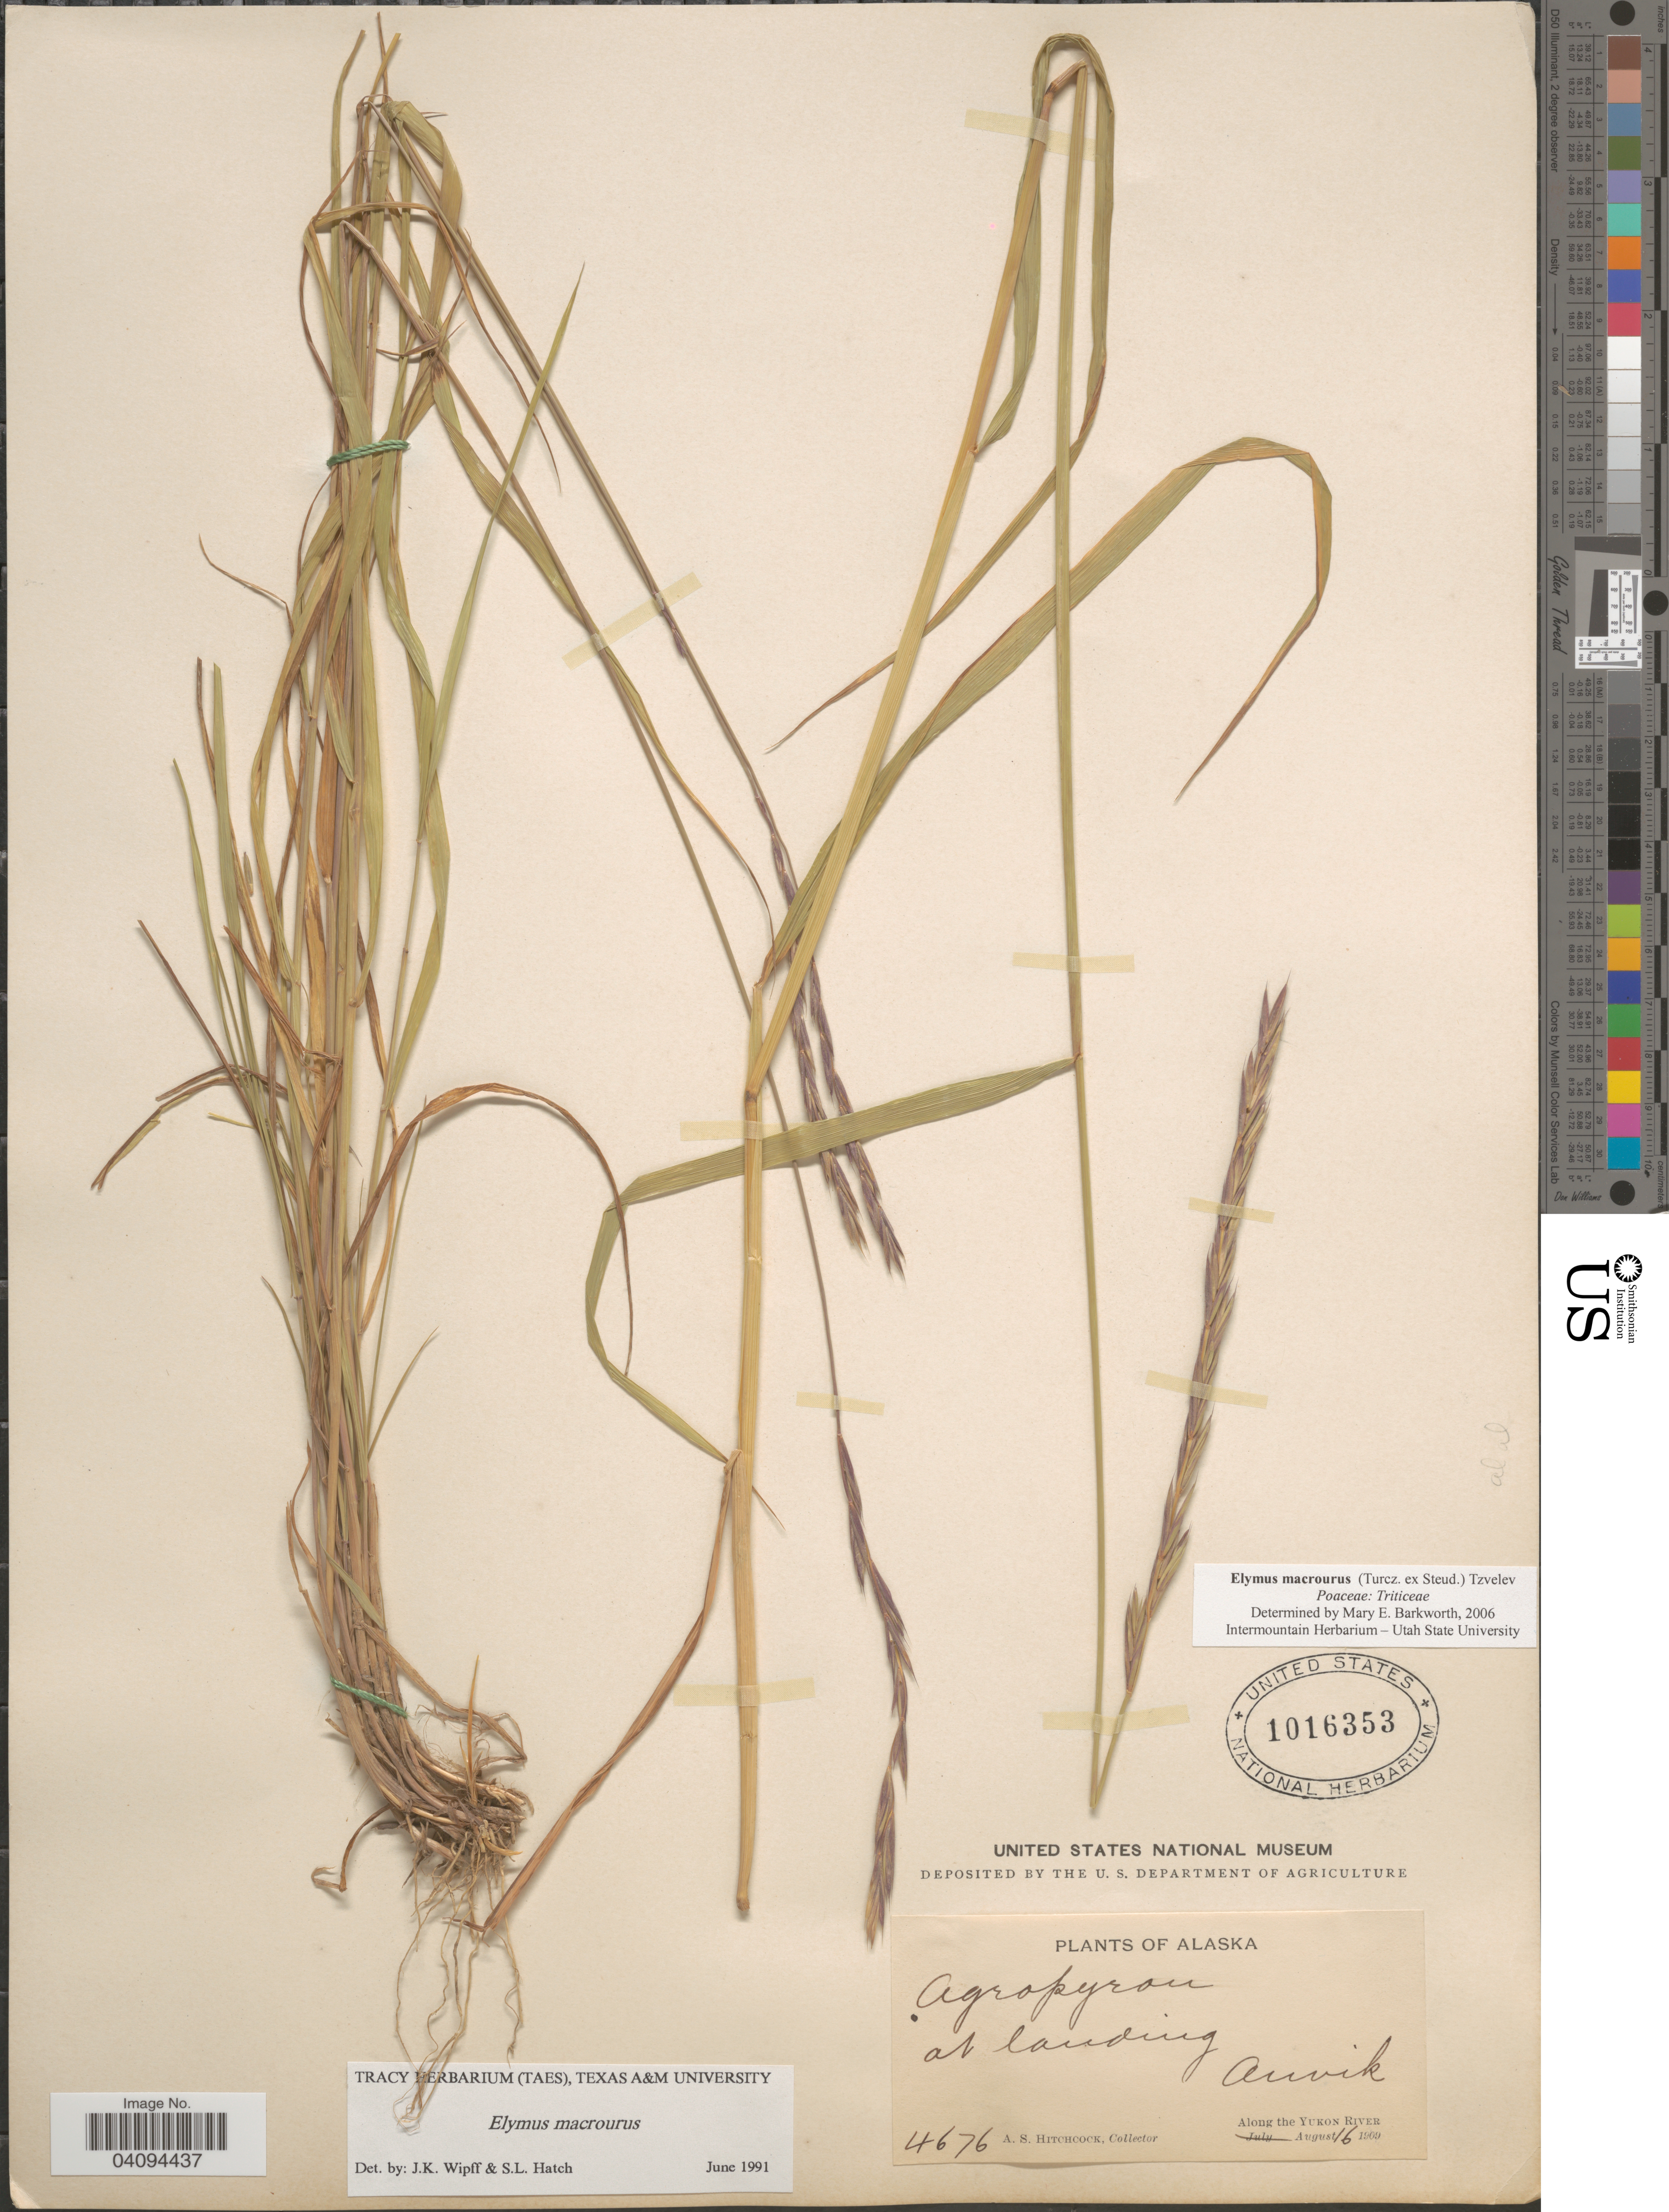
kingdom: Plantae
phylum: Tracheophyta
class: Liliopsida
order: Poales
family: Poaceae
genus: Elymus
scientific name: Elymus macrourus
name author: (Turcz. ex Steud.) Tzvelev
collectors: A. S. Hitchcock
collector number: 4676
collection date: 1909-08-16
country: United States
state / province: Alaska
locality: At landing. Anvik. Along the Yukon River.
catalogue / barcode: US 1016353